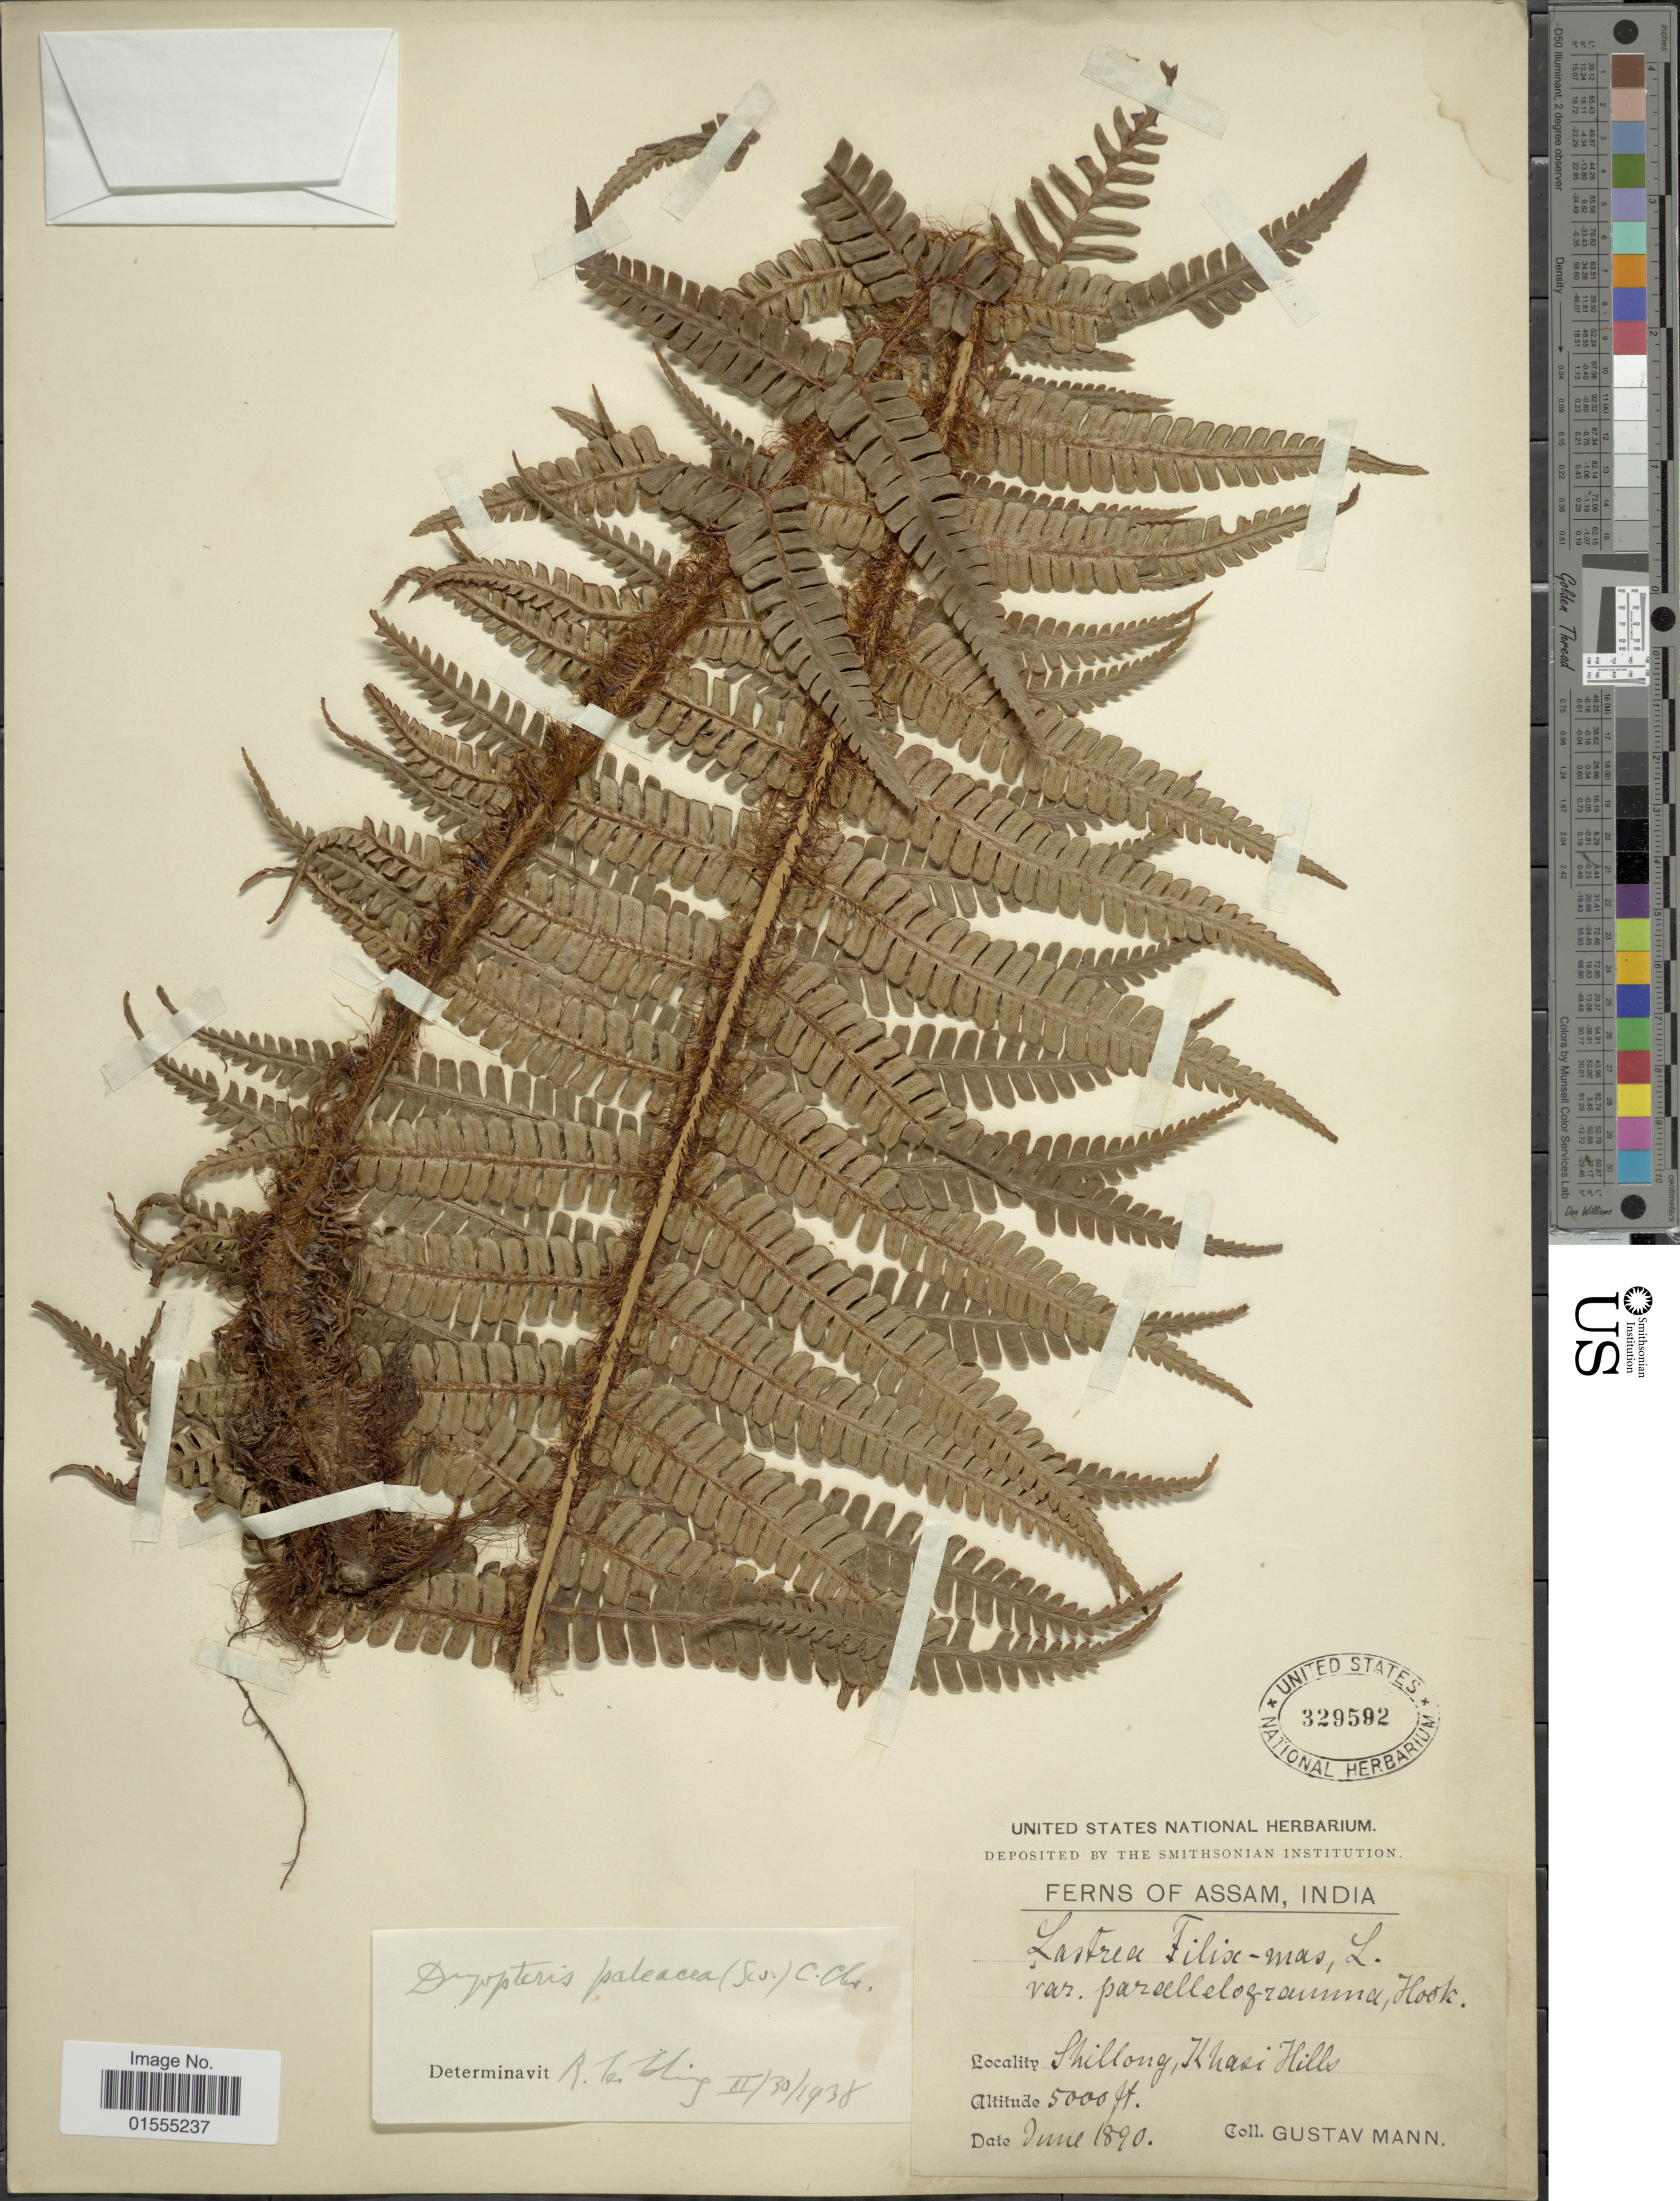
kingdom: Plantae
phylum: Tracheophyta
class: Polypodiopsida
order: Polypodiales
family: Dryopteridaceae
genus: Dryopteris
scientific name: Dryopteris wallichiana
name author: (Spreng.) Hyl.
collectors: G. Mann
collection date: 1890-06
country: India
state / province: Meghalaya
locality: Shillong, Khasi Hills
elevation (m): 1524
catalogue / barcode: US 329592